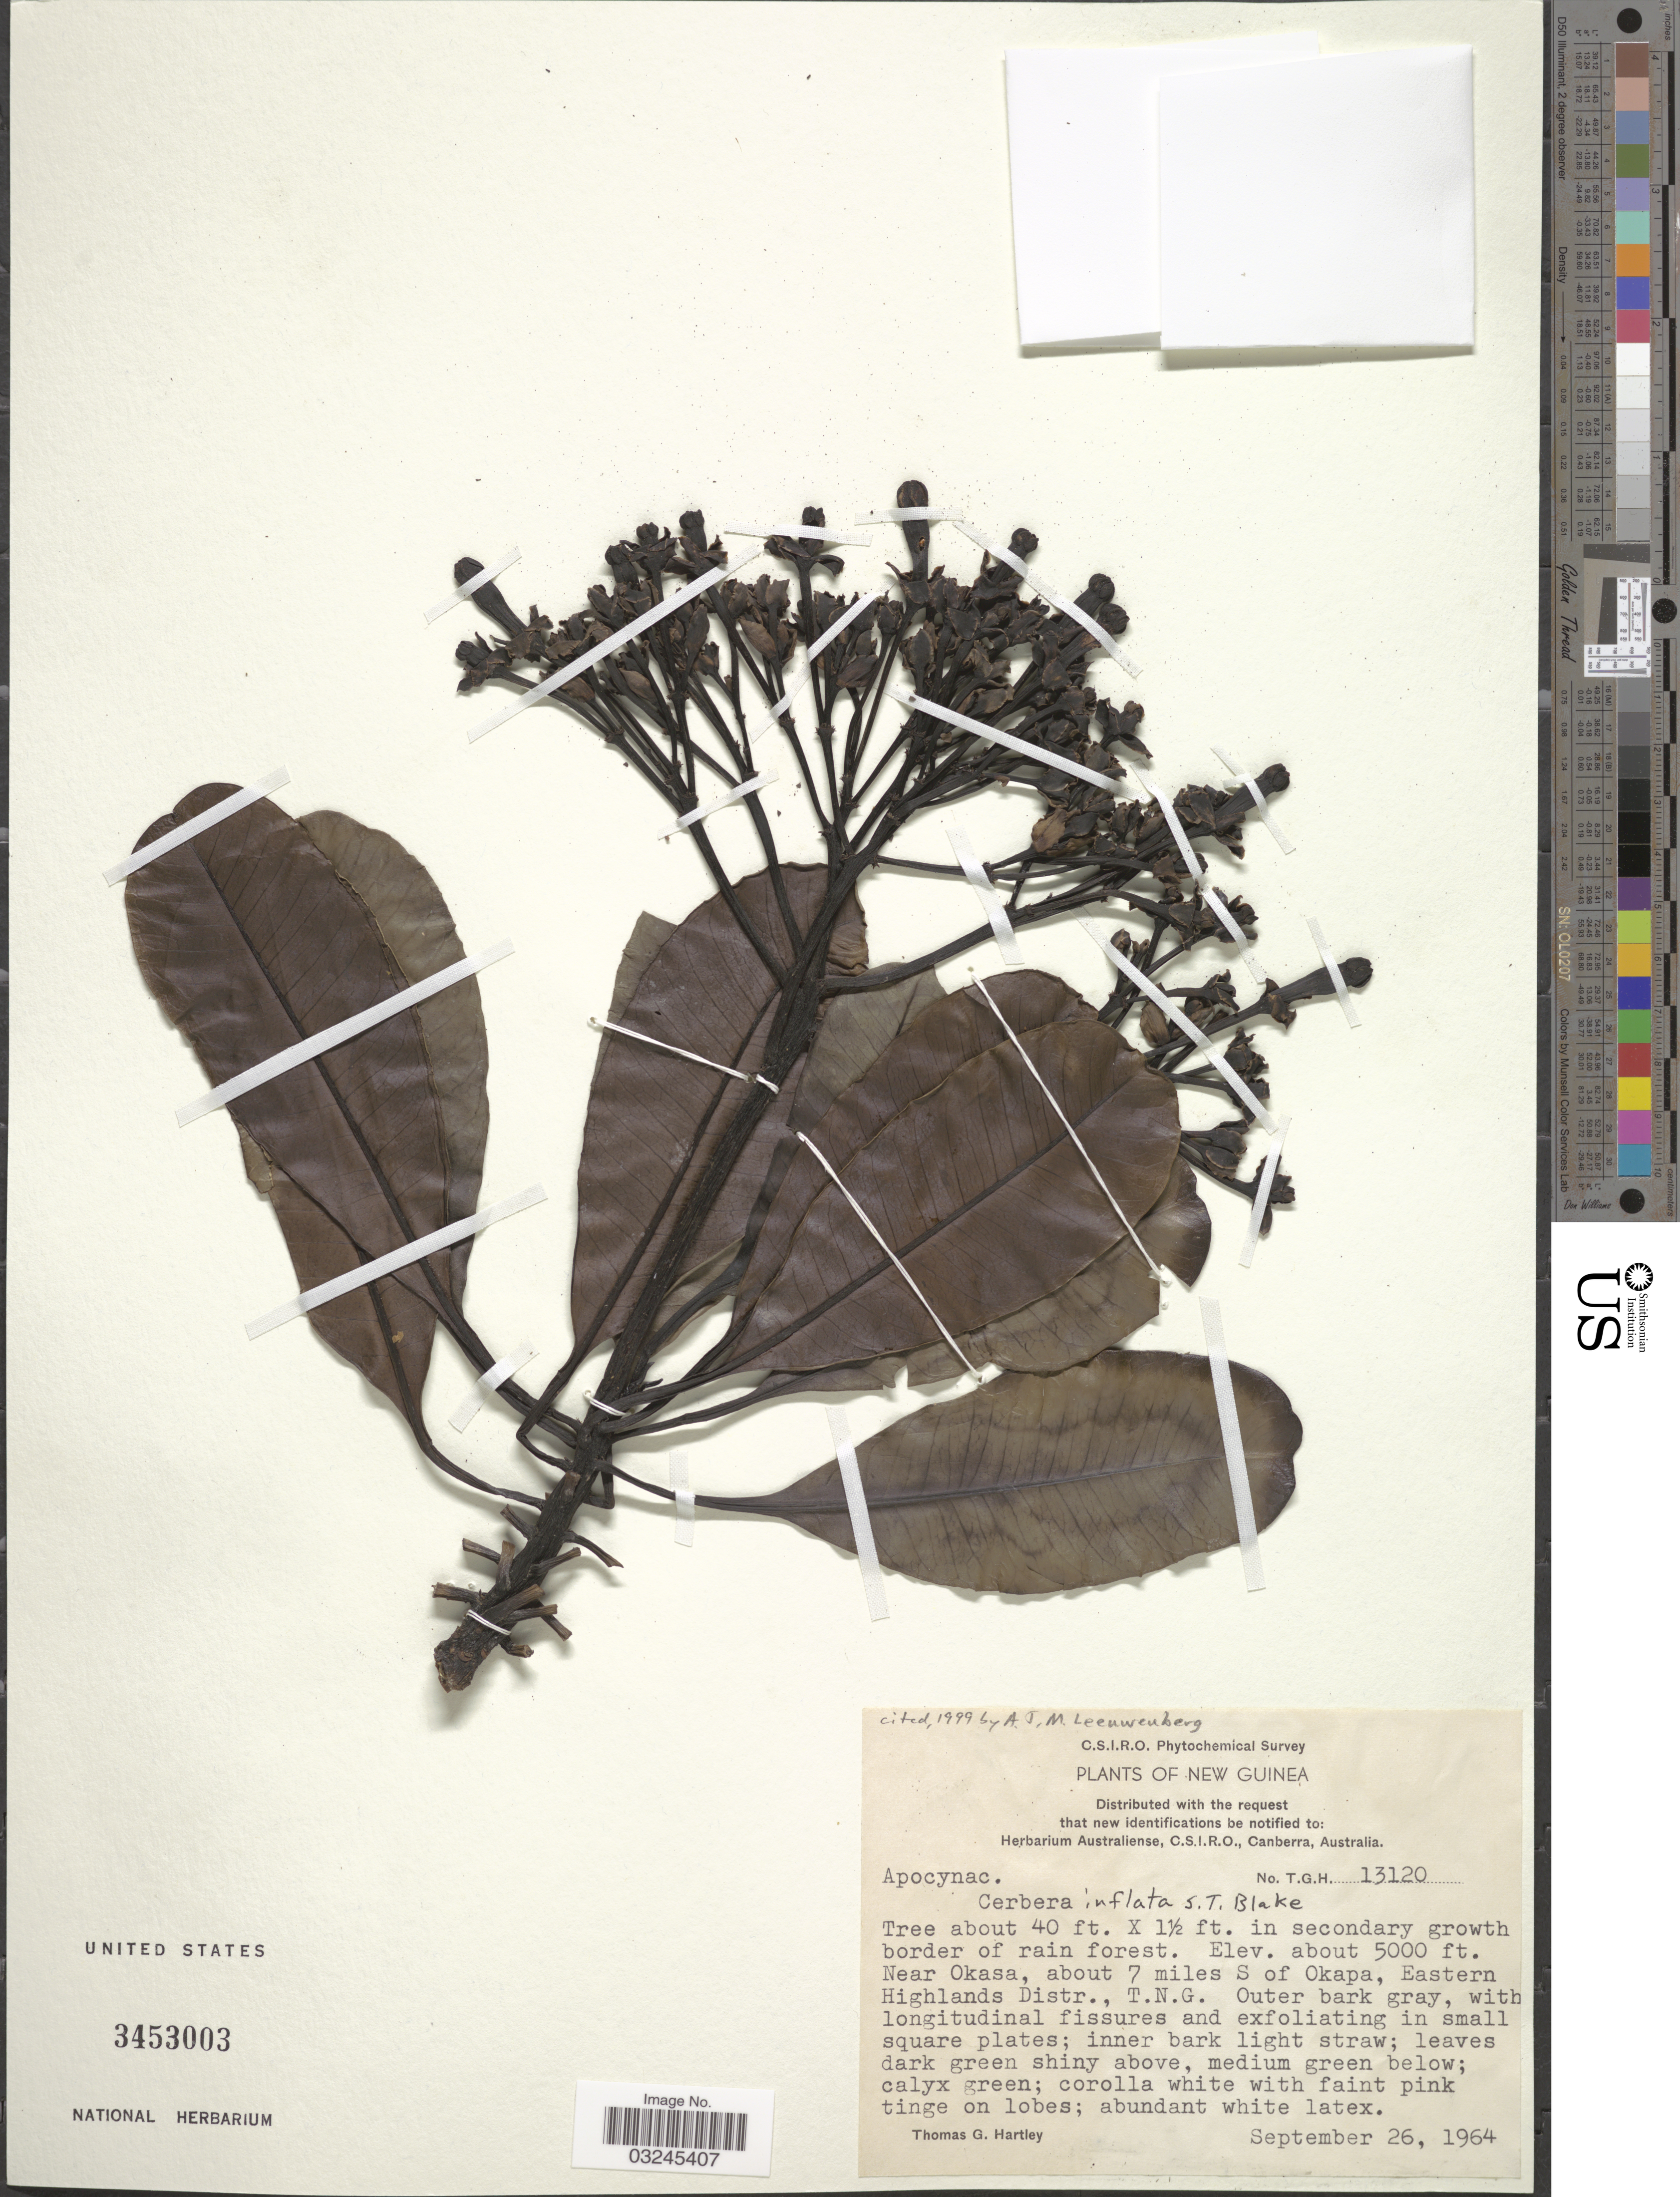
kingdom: Plantae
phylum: Tracheophyta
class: Magnoliopsida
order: Gentianales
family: Apocynaceae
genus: Cerbera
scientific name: Cerbera inflata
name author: S.T. Blake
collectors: T. G. Hartley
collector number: TGH13120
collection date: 1964-09-26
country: Papua New Guinea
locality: New Guinea. Near Okasa, about 7 miles S of Okapa, Eastern Highlands Distr., T.N.G.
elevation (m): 1524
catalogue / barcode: US 3453003